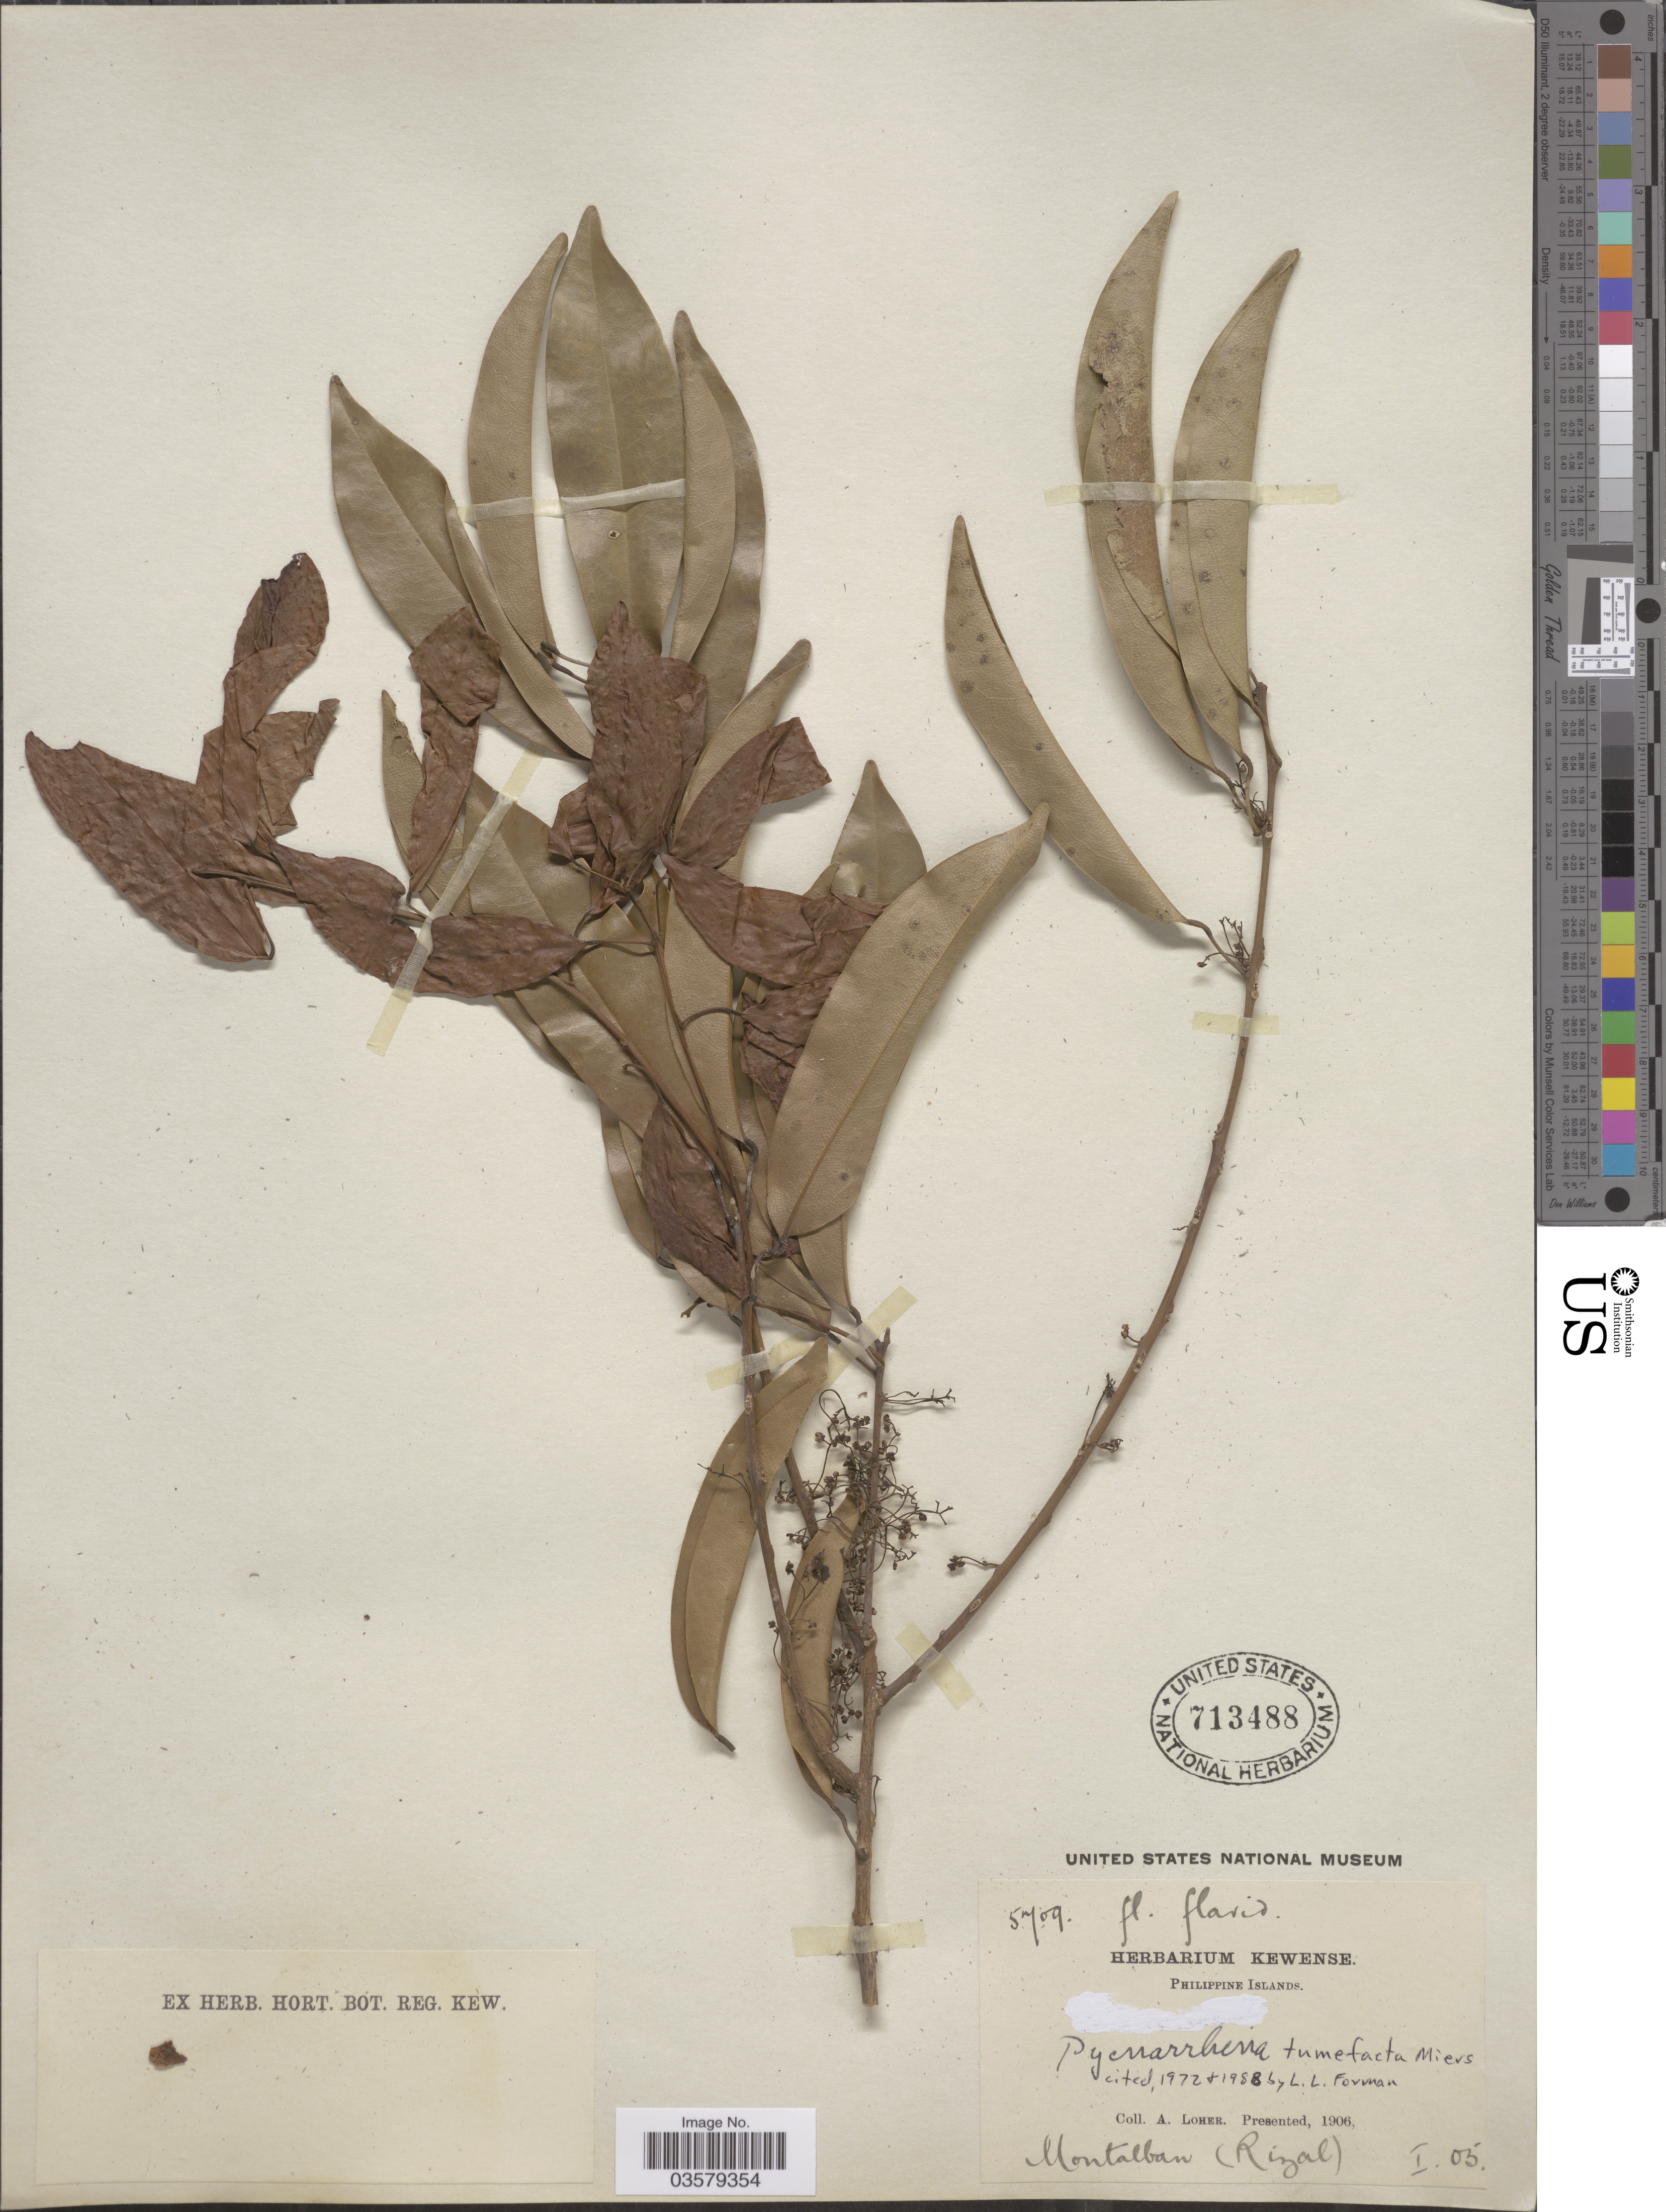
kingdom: Plantae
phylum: Tracheophyta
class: Magnoliopsida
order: Ranunculales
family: Menispermaceae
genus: Pycnarrhena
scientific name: Pycnarrhena tumefacta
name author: Miers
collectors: A. Loher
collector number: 5709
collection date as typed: Transcribed d/m/y: /1/5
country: Philippines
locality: Montalban (Rizal).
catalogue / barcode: US 713488